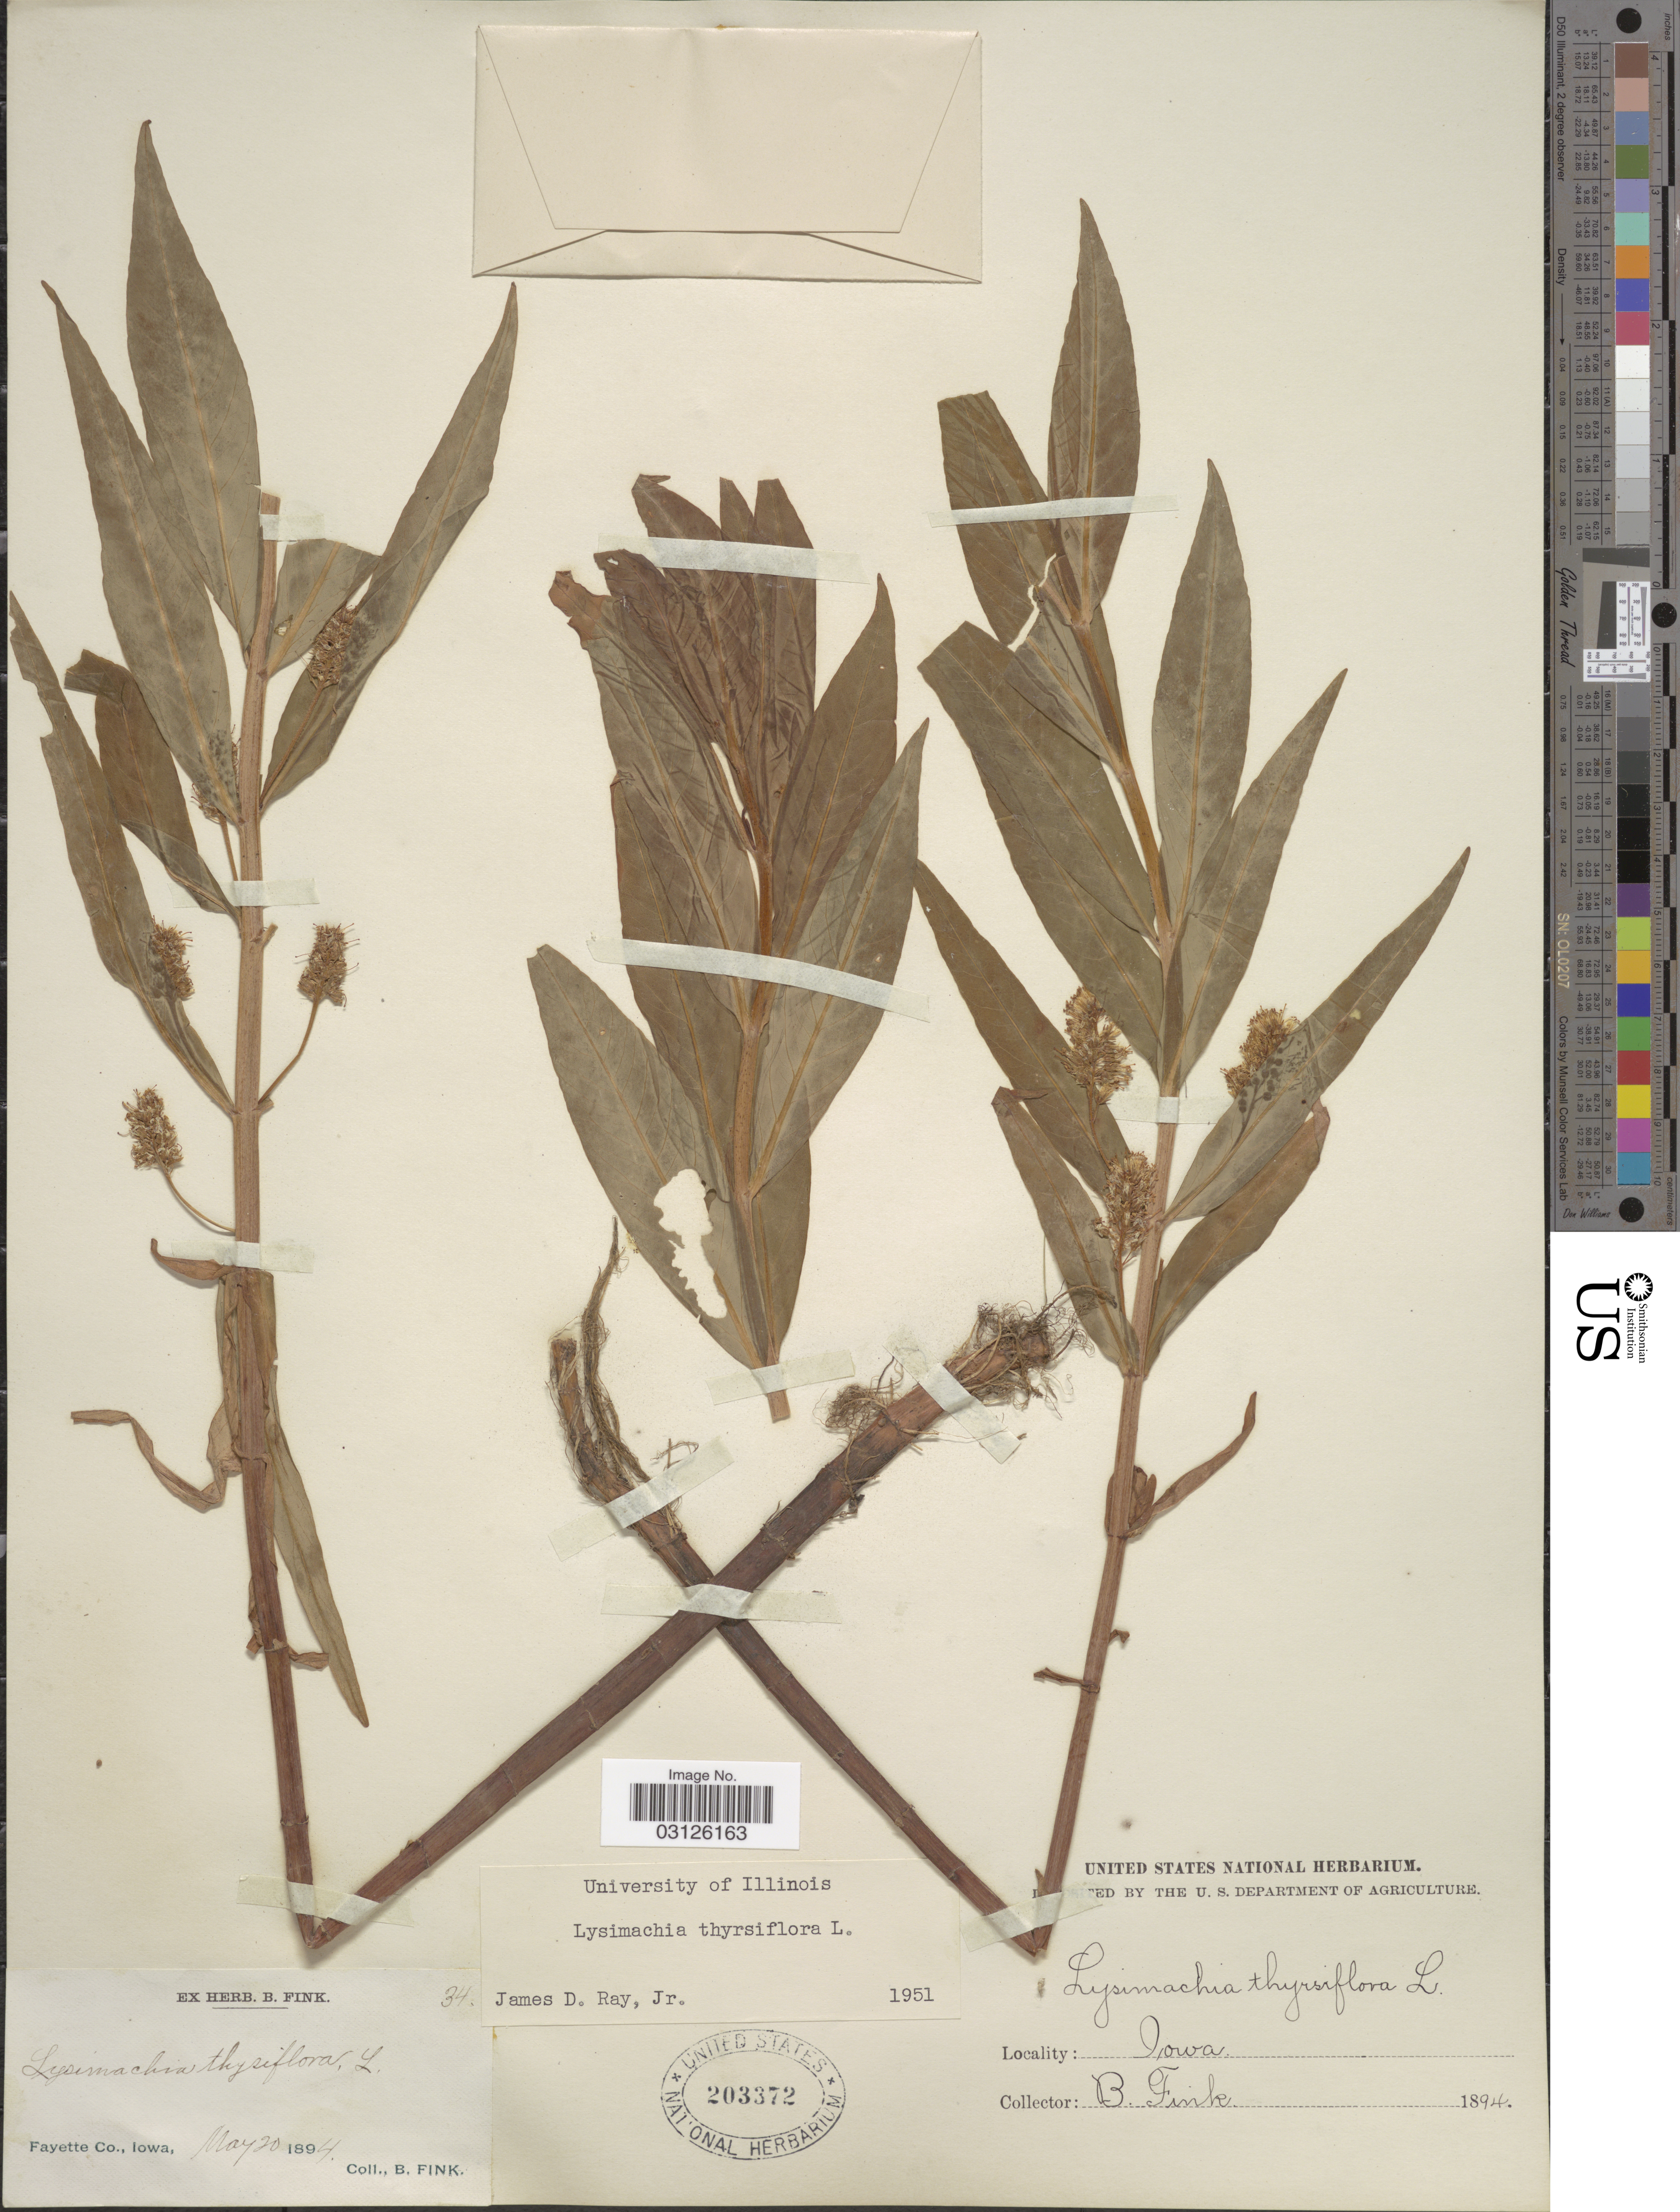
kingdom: Plantae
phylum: Tracheophyta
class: Magnoliopsida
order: Ericales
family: Primulaceae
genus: Lysimachia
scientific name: Lysimachia thyrsiflora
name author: L.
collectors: B. Fink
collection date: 1894-05-20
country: United States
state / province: Iowa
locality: Fayette Co.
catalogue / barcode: US 203372